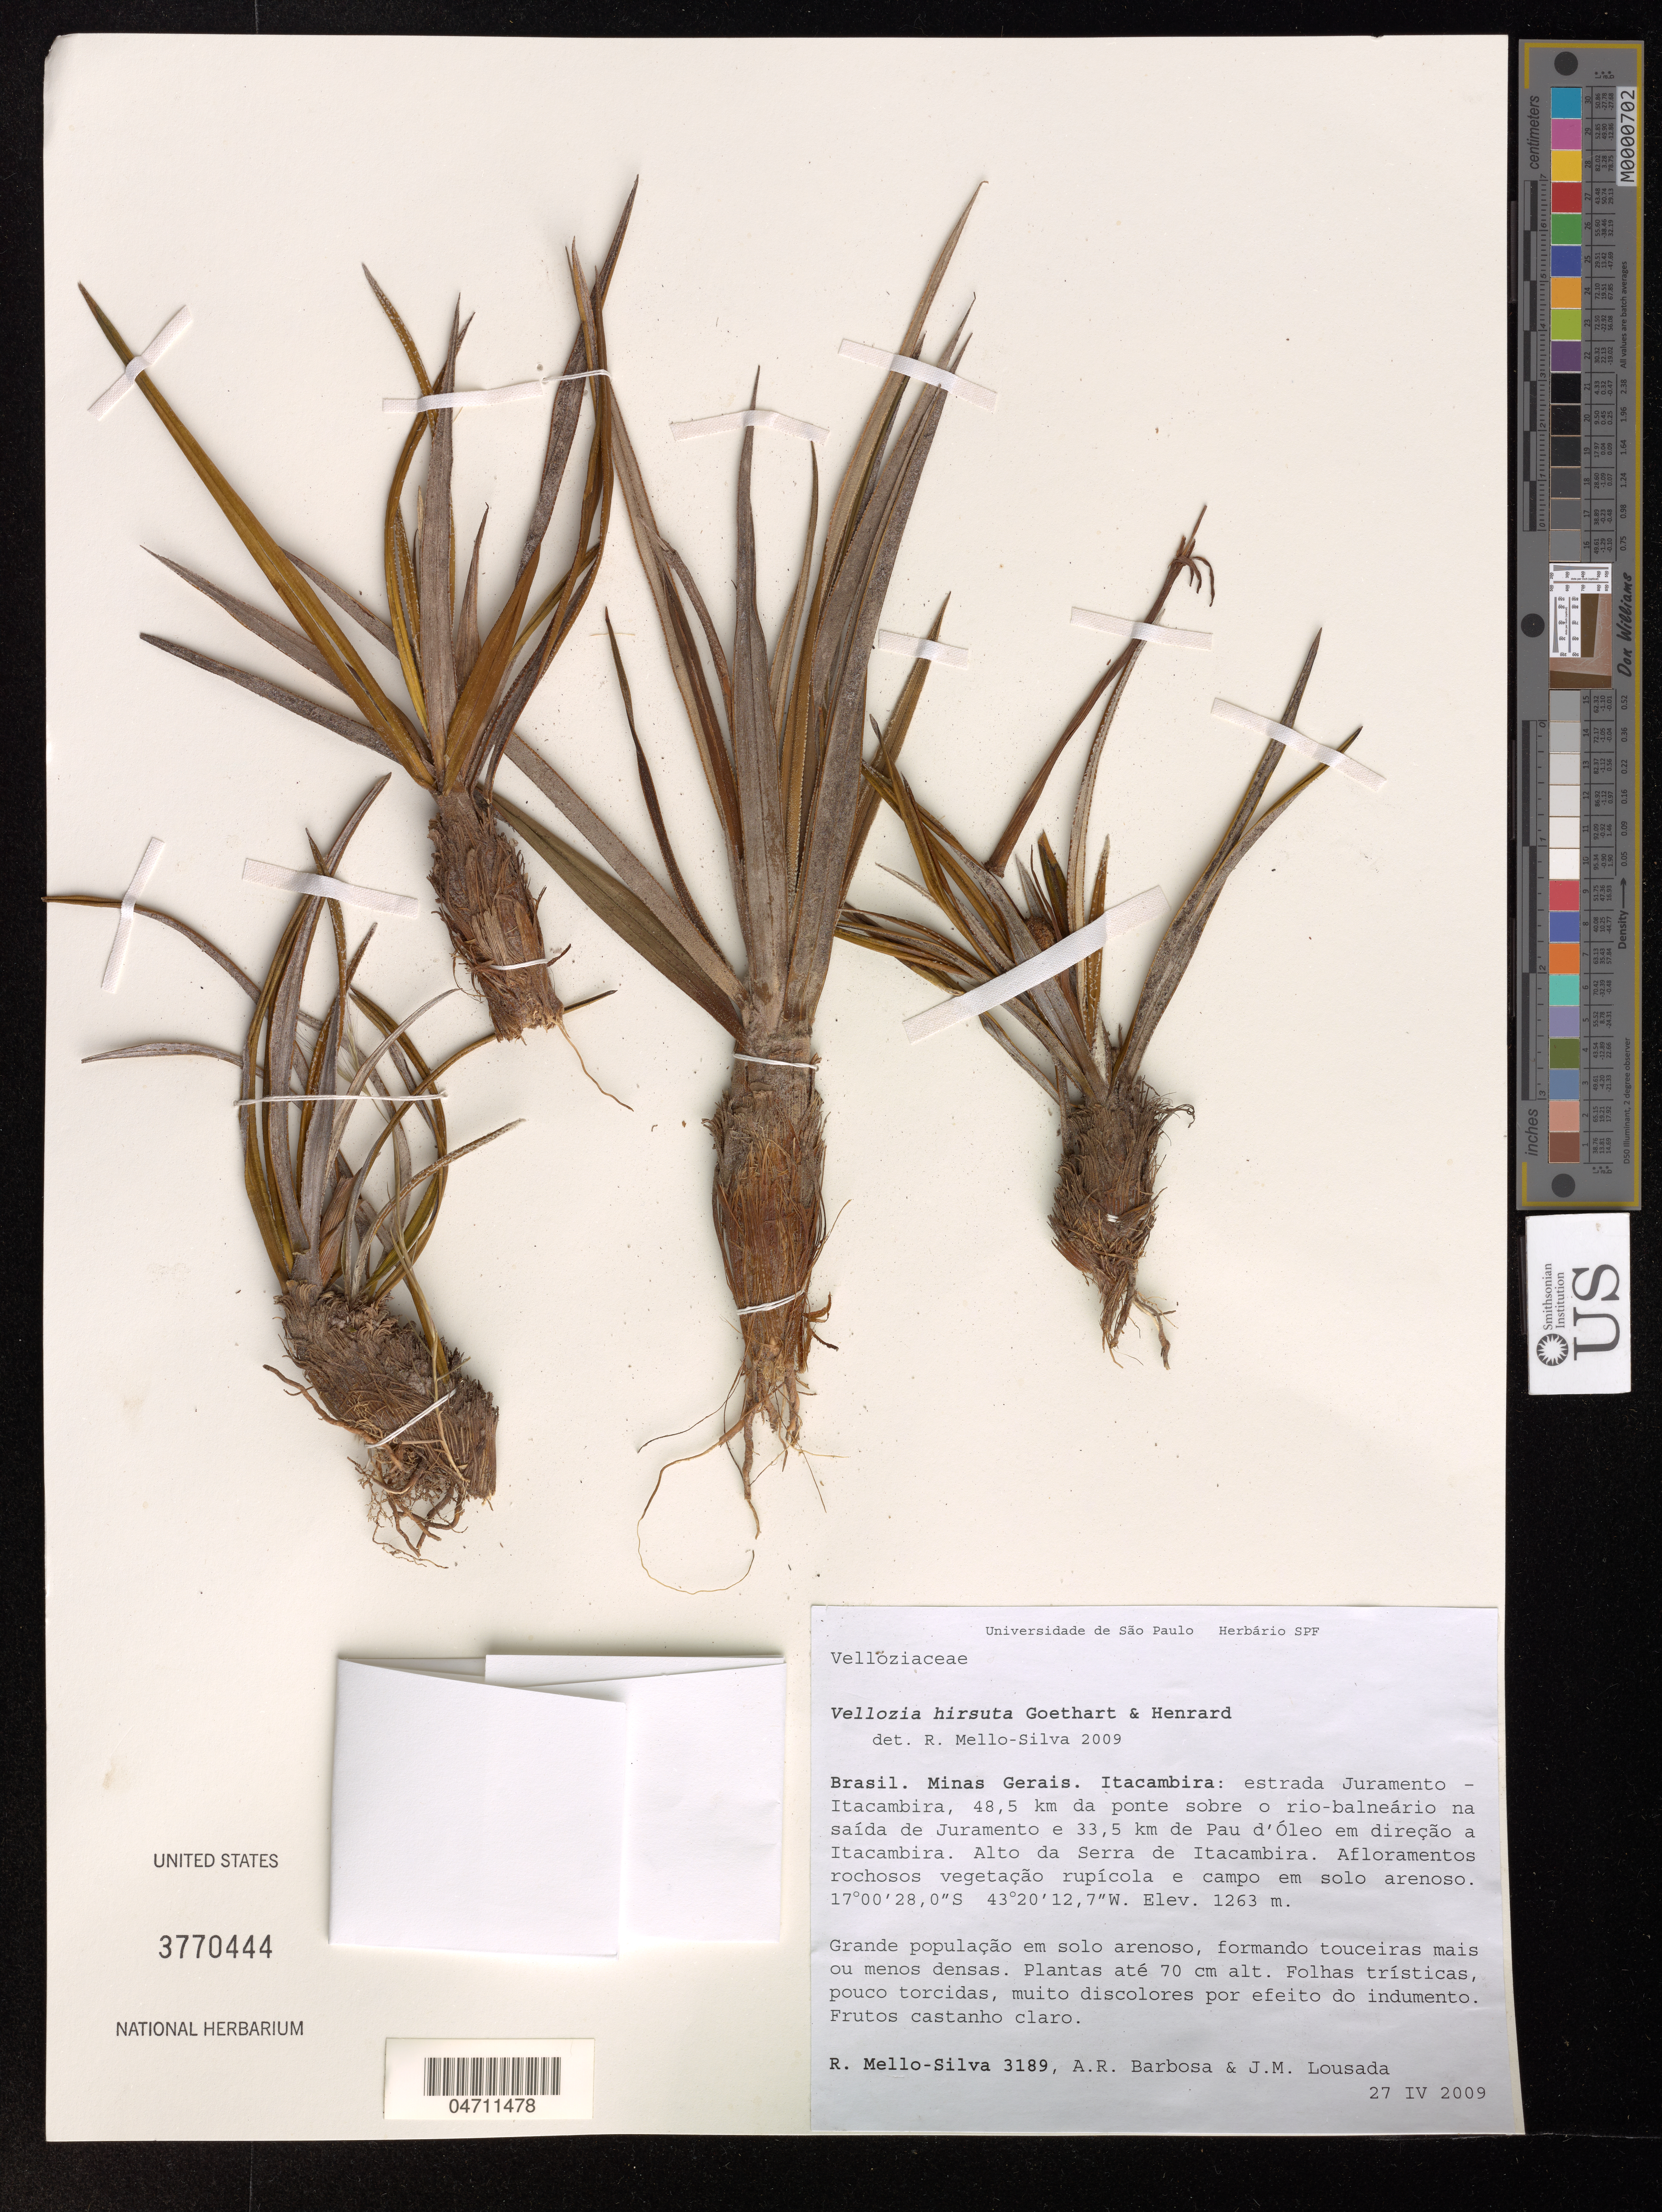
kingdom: Plantae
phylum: Tracheophyta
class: Liliopsida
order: Pandanales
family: Velloziaceae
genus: Vellozia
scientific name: Vellozia hirsuta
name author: Goethart & Henr.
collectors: R. Mello-Silva, A. Barbosa & J. Lousada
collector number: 3189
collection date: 2009-04-27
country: Brazil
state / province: Minas Gerais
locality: Itacambira: estrada Juramento - Itacambira, 48,5 km da ponte sobre o rio-balneário na saída de Juramento e 33,5 km de Pau d'Óleo em direção a Itacambira. Alto da Serra de Itacambira.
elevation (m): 1263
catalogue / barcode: US 3770444